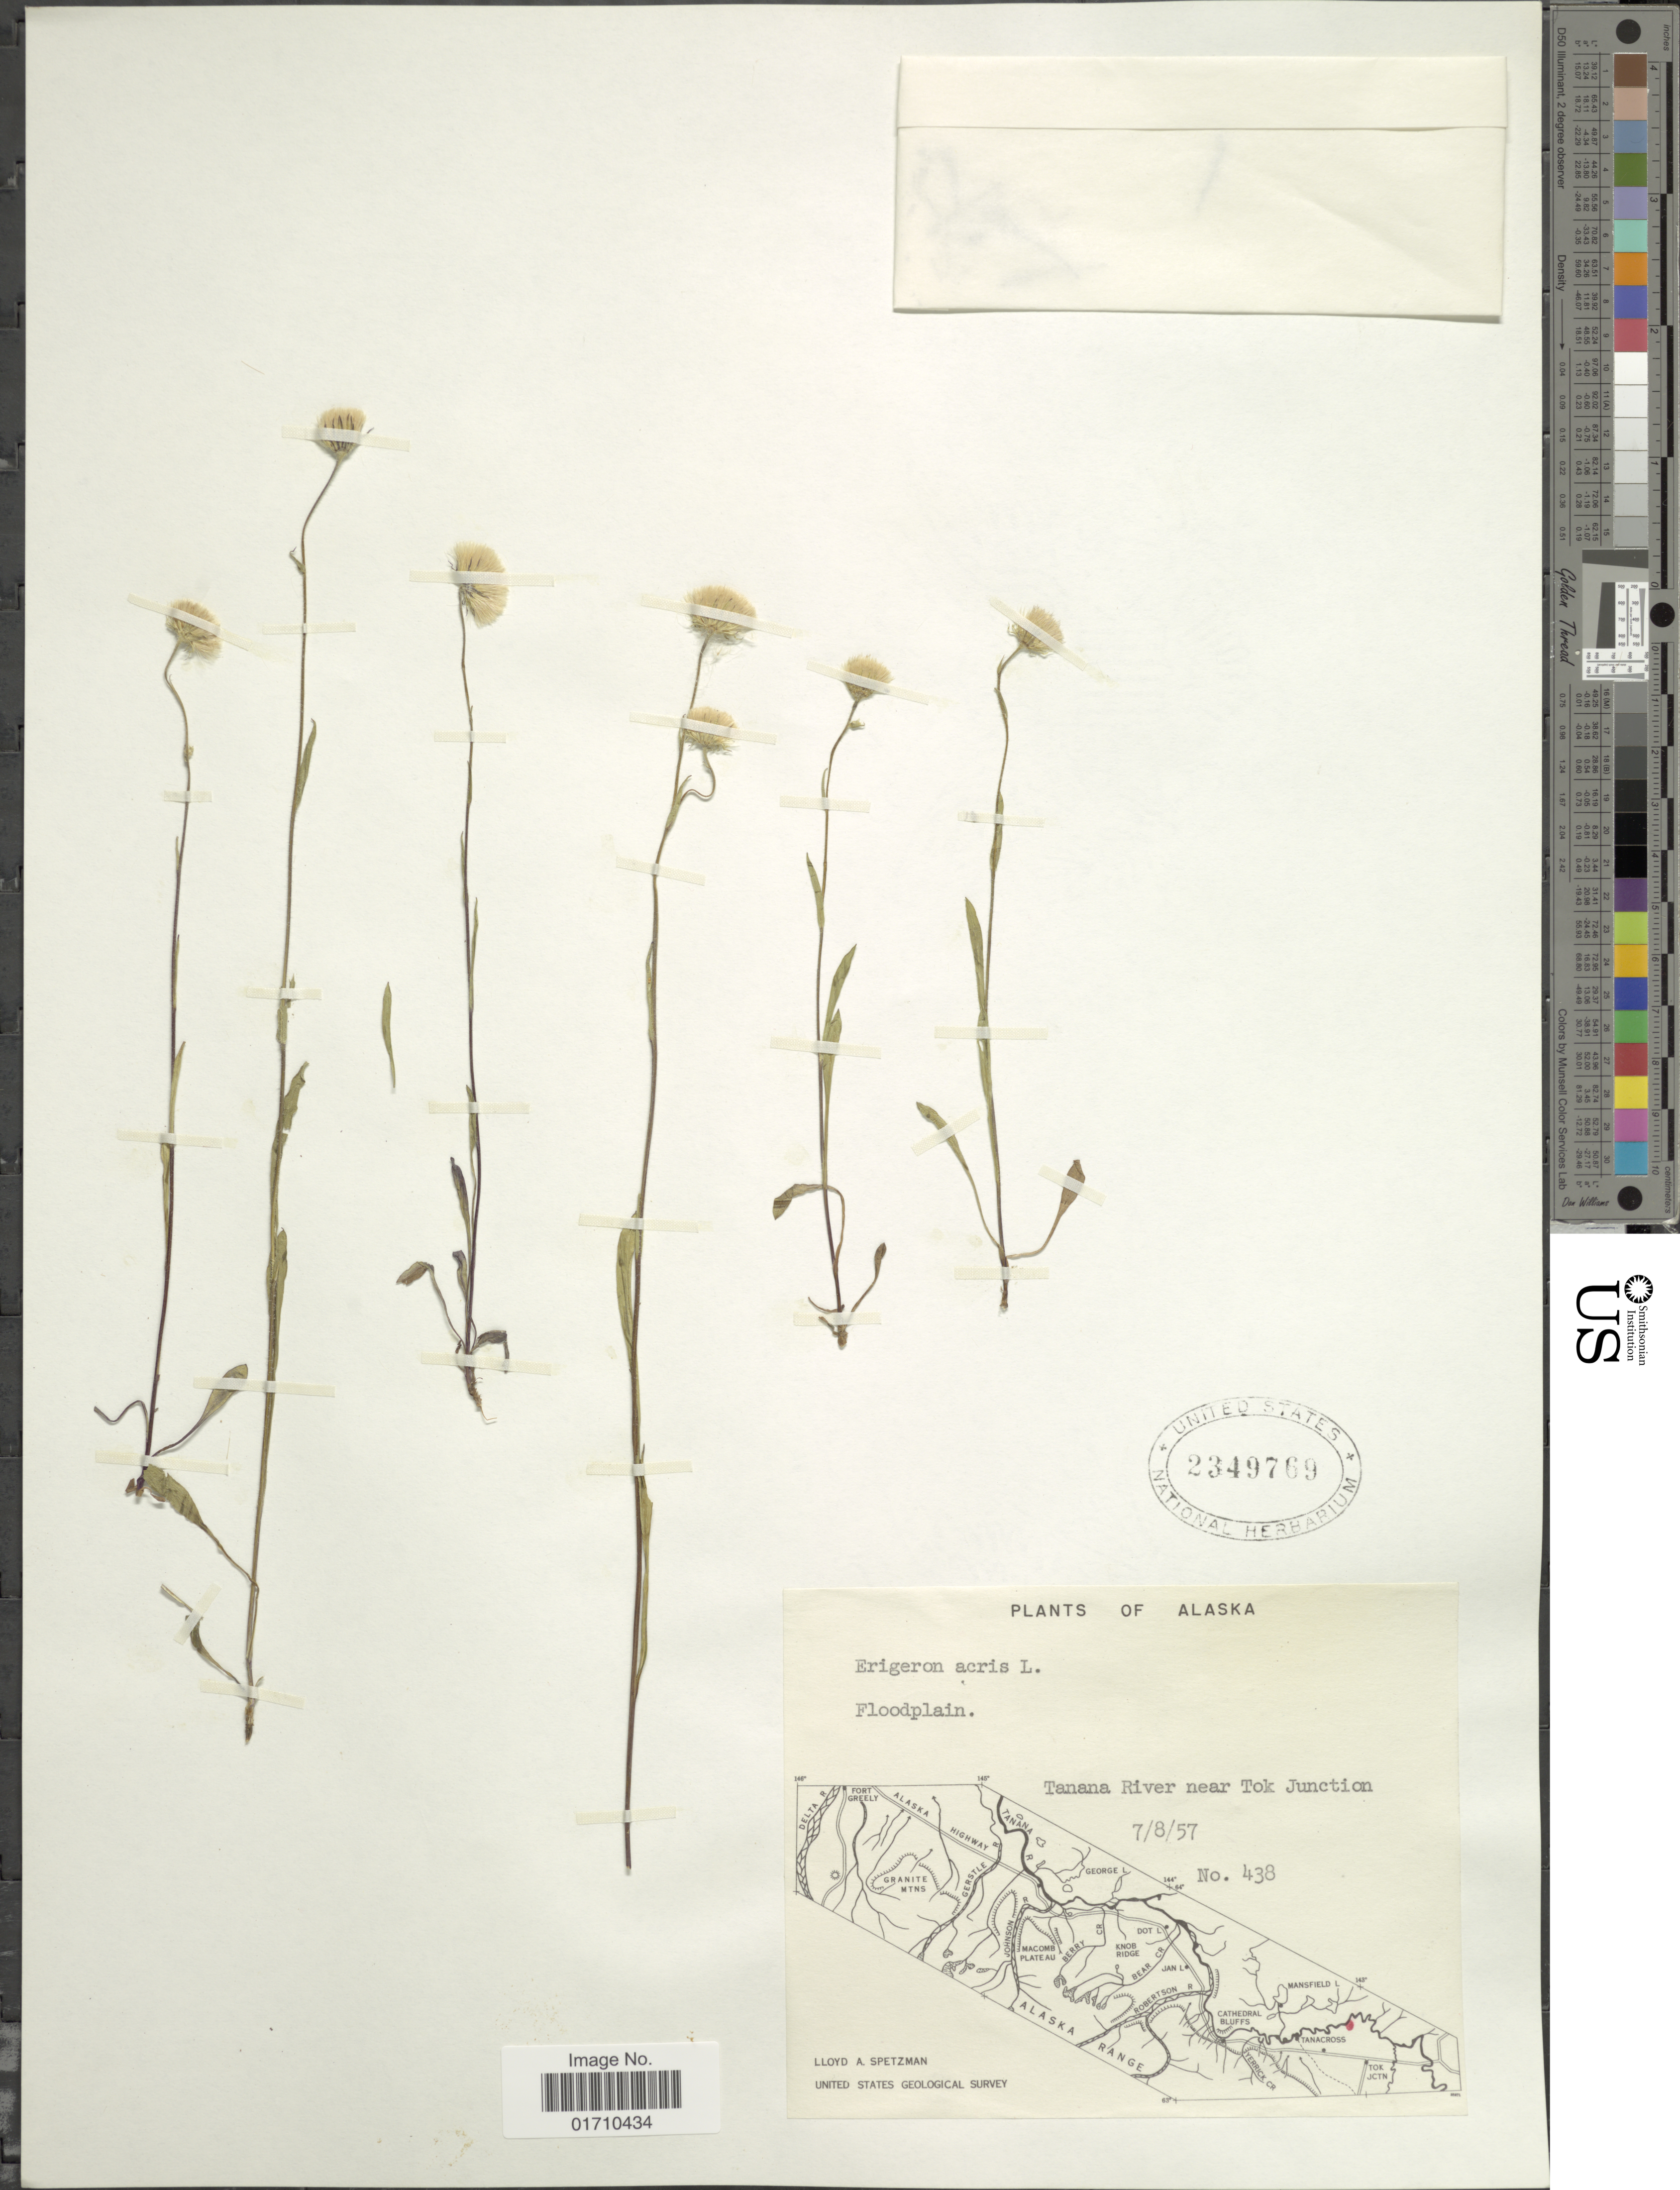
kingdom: Plantae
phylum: Tracheophyta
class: Magnoliopsida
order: Asterales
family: Asteraceae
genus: Erigeron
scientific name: Erigeron acris var. asteroides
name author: (Andrz.) DC.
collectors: L. Spetzman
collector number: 438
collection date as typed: Transcribed d/m/y: 8/7/57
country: United States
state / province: Alaska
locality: Floodplain, Tanana River near Tok Junction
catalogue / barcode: US 2349769